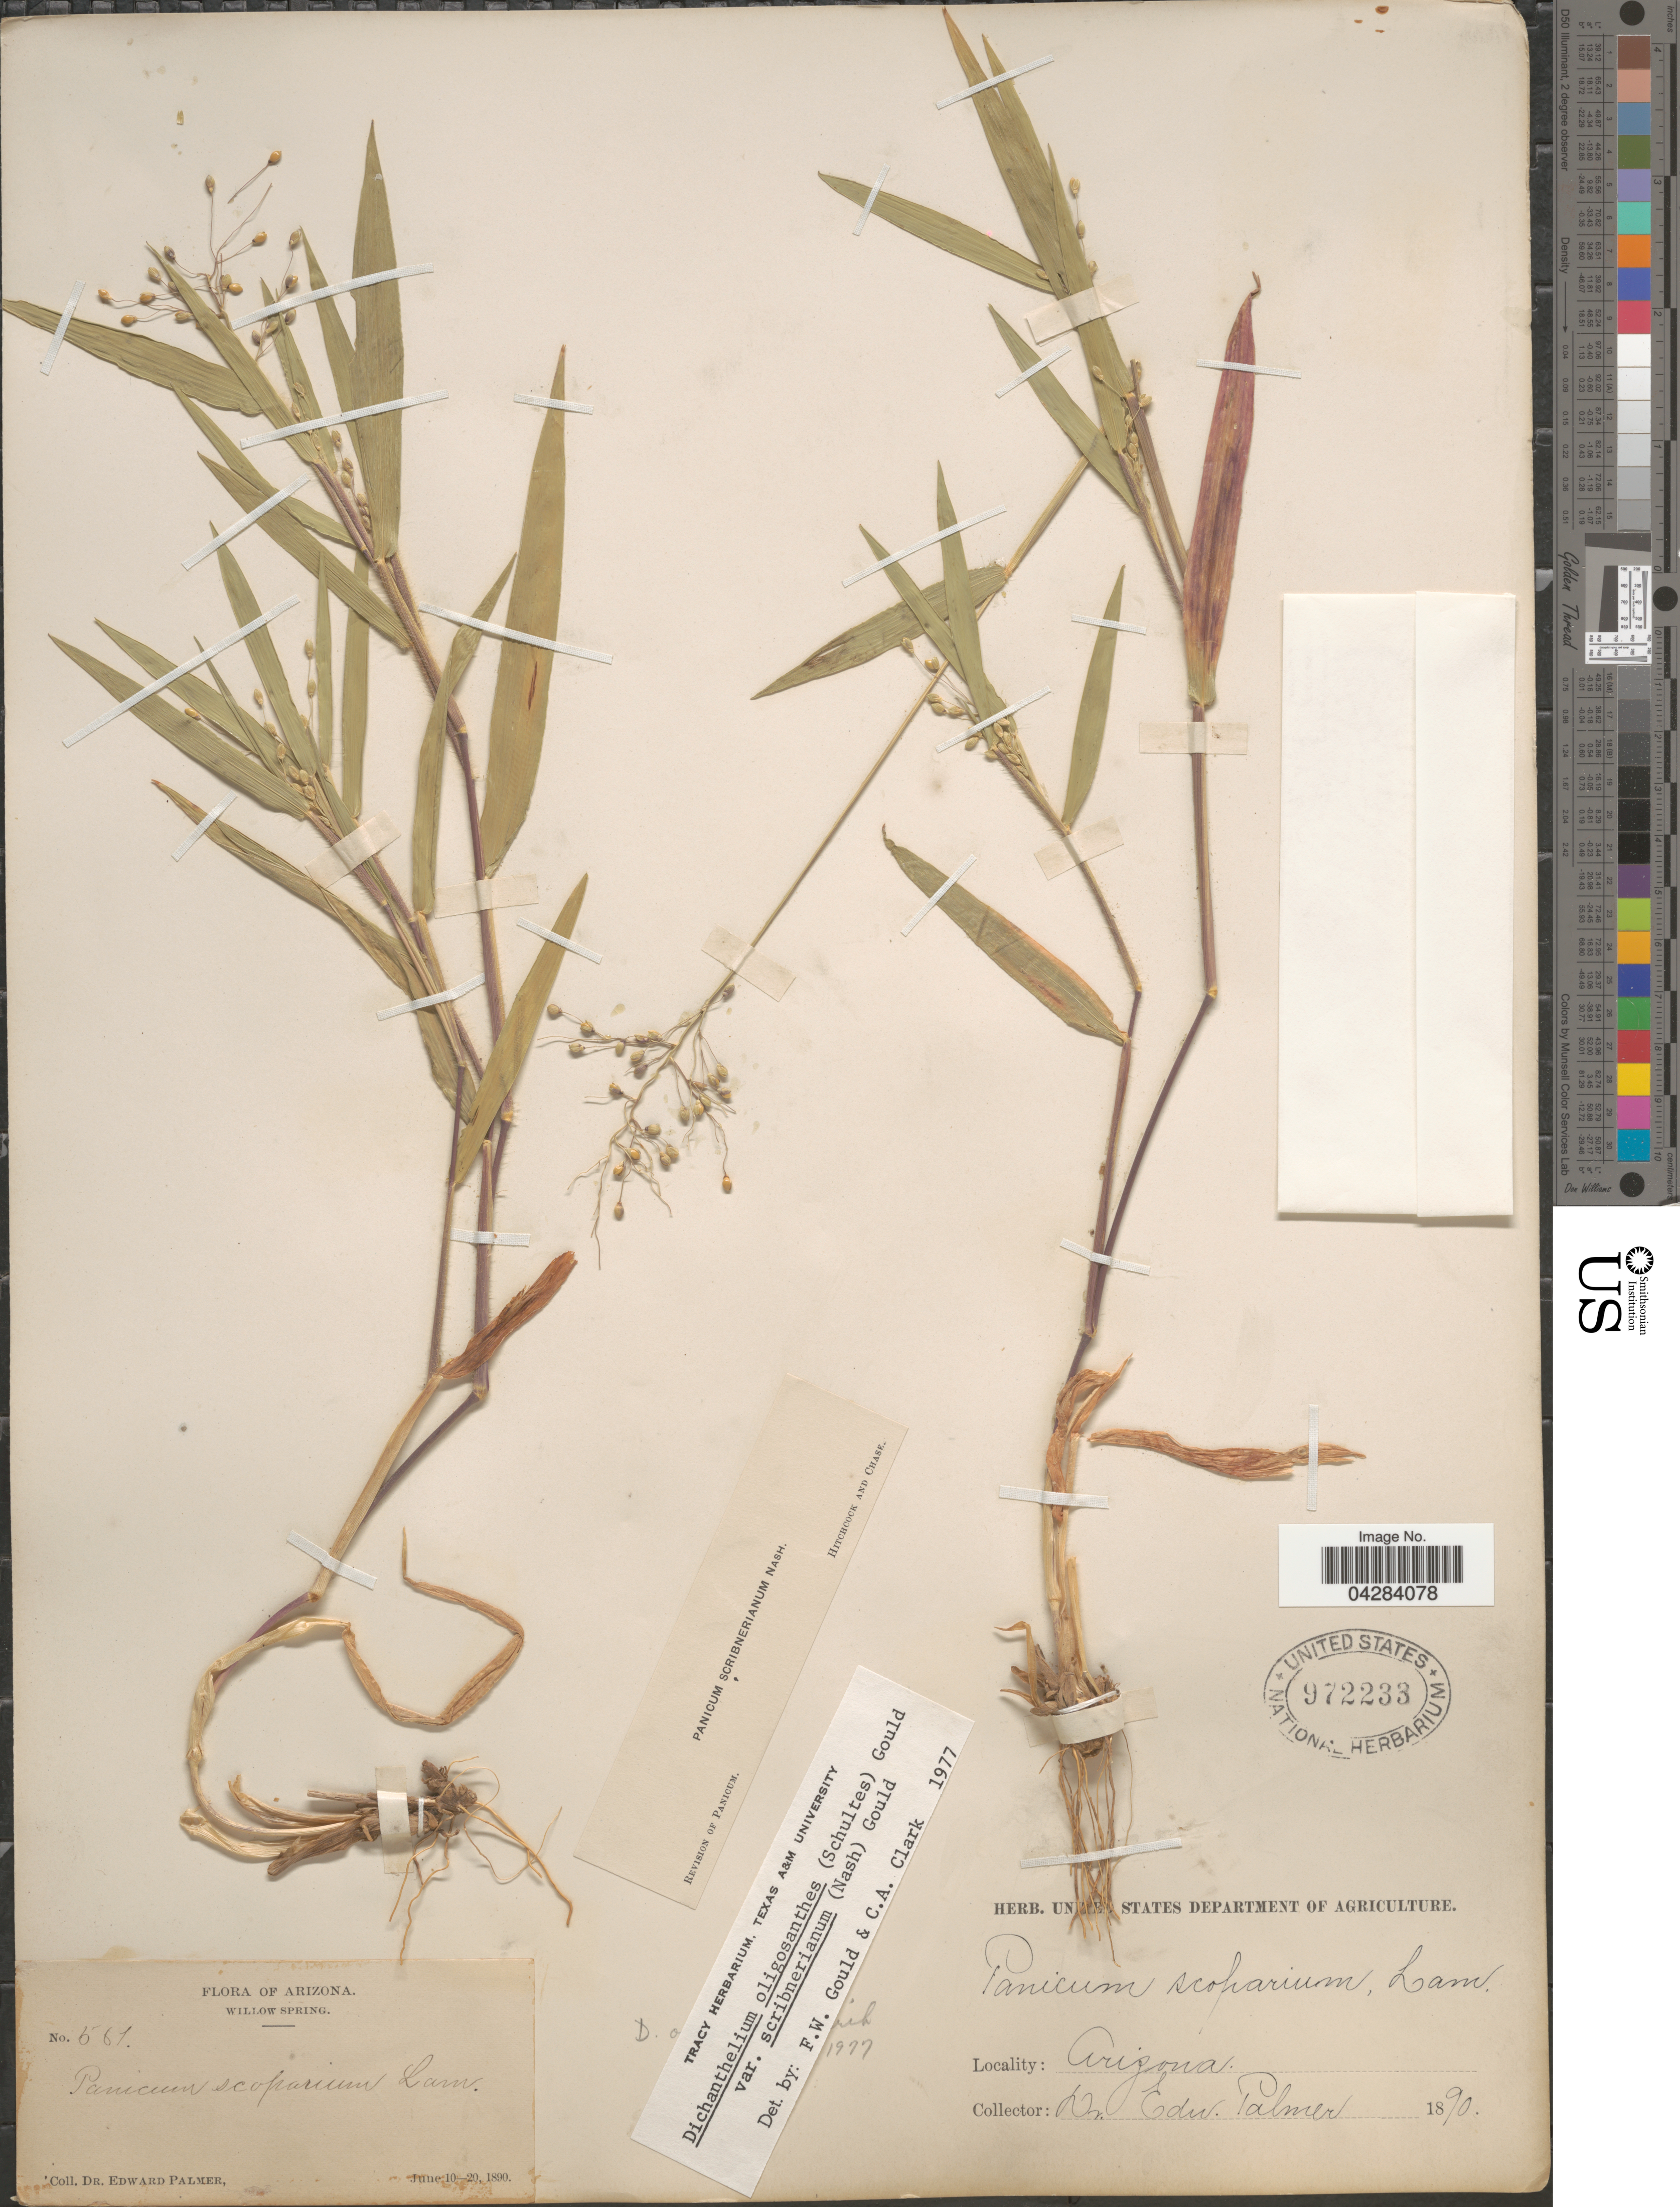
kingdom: Plantae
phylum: Tracheophyta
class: Liliopsida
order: Poales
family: Poaceae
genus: Dichanthelium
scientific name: Dichanthelium oligosanthes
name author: (Schult.) Gould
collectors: E. Palmer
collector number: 561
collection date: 1890-06-10/1890-06-20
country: United States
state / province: Arizona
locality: Willow Spring.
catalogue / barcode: US 972233